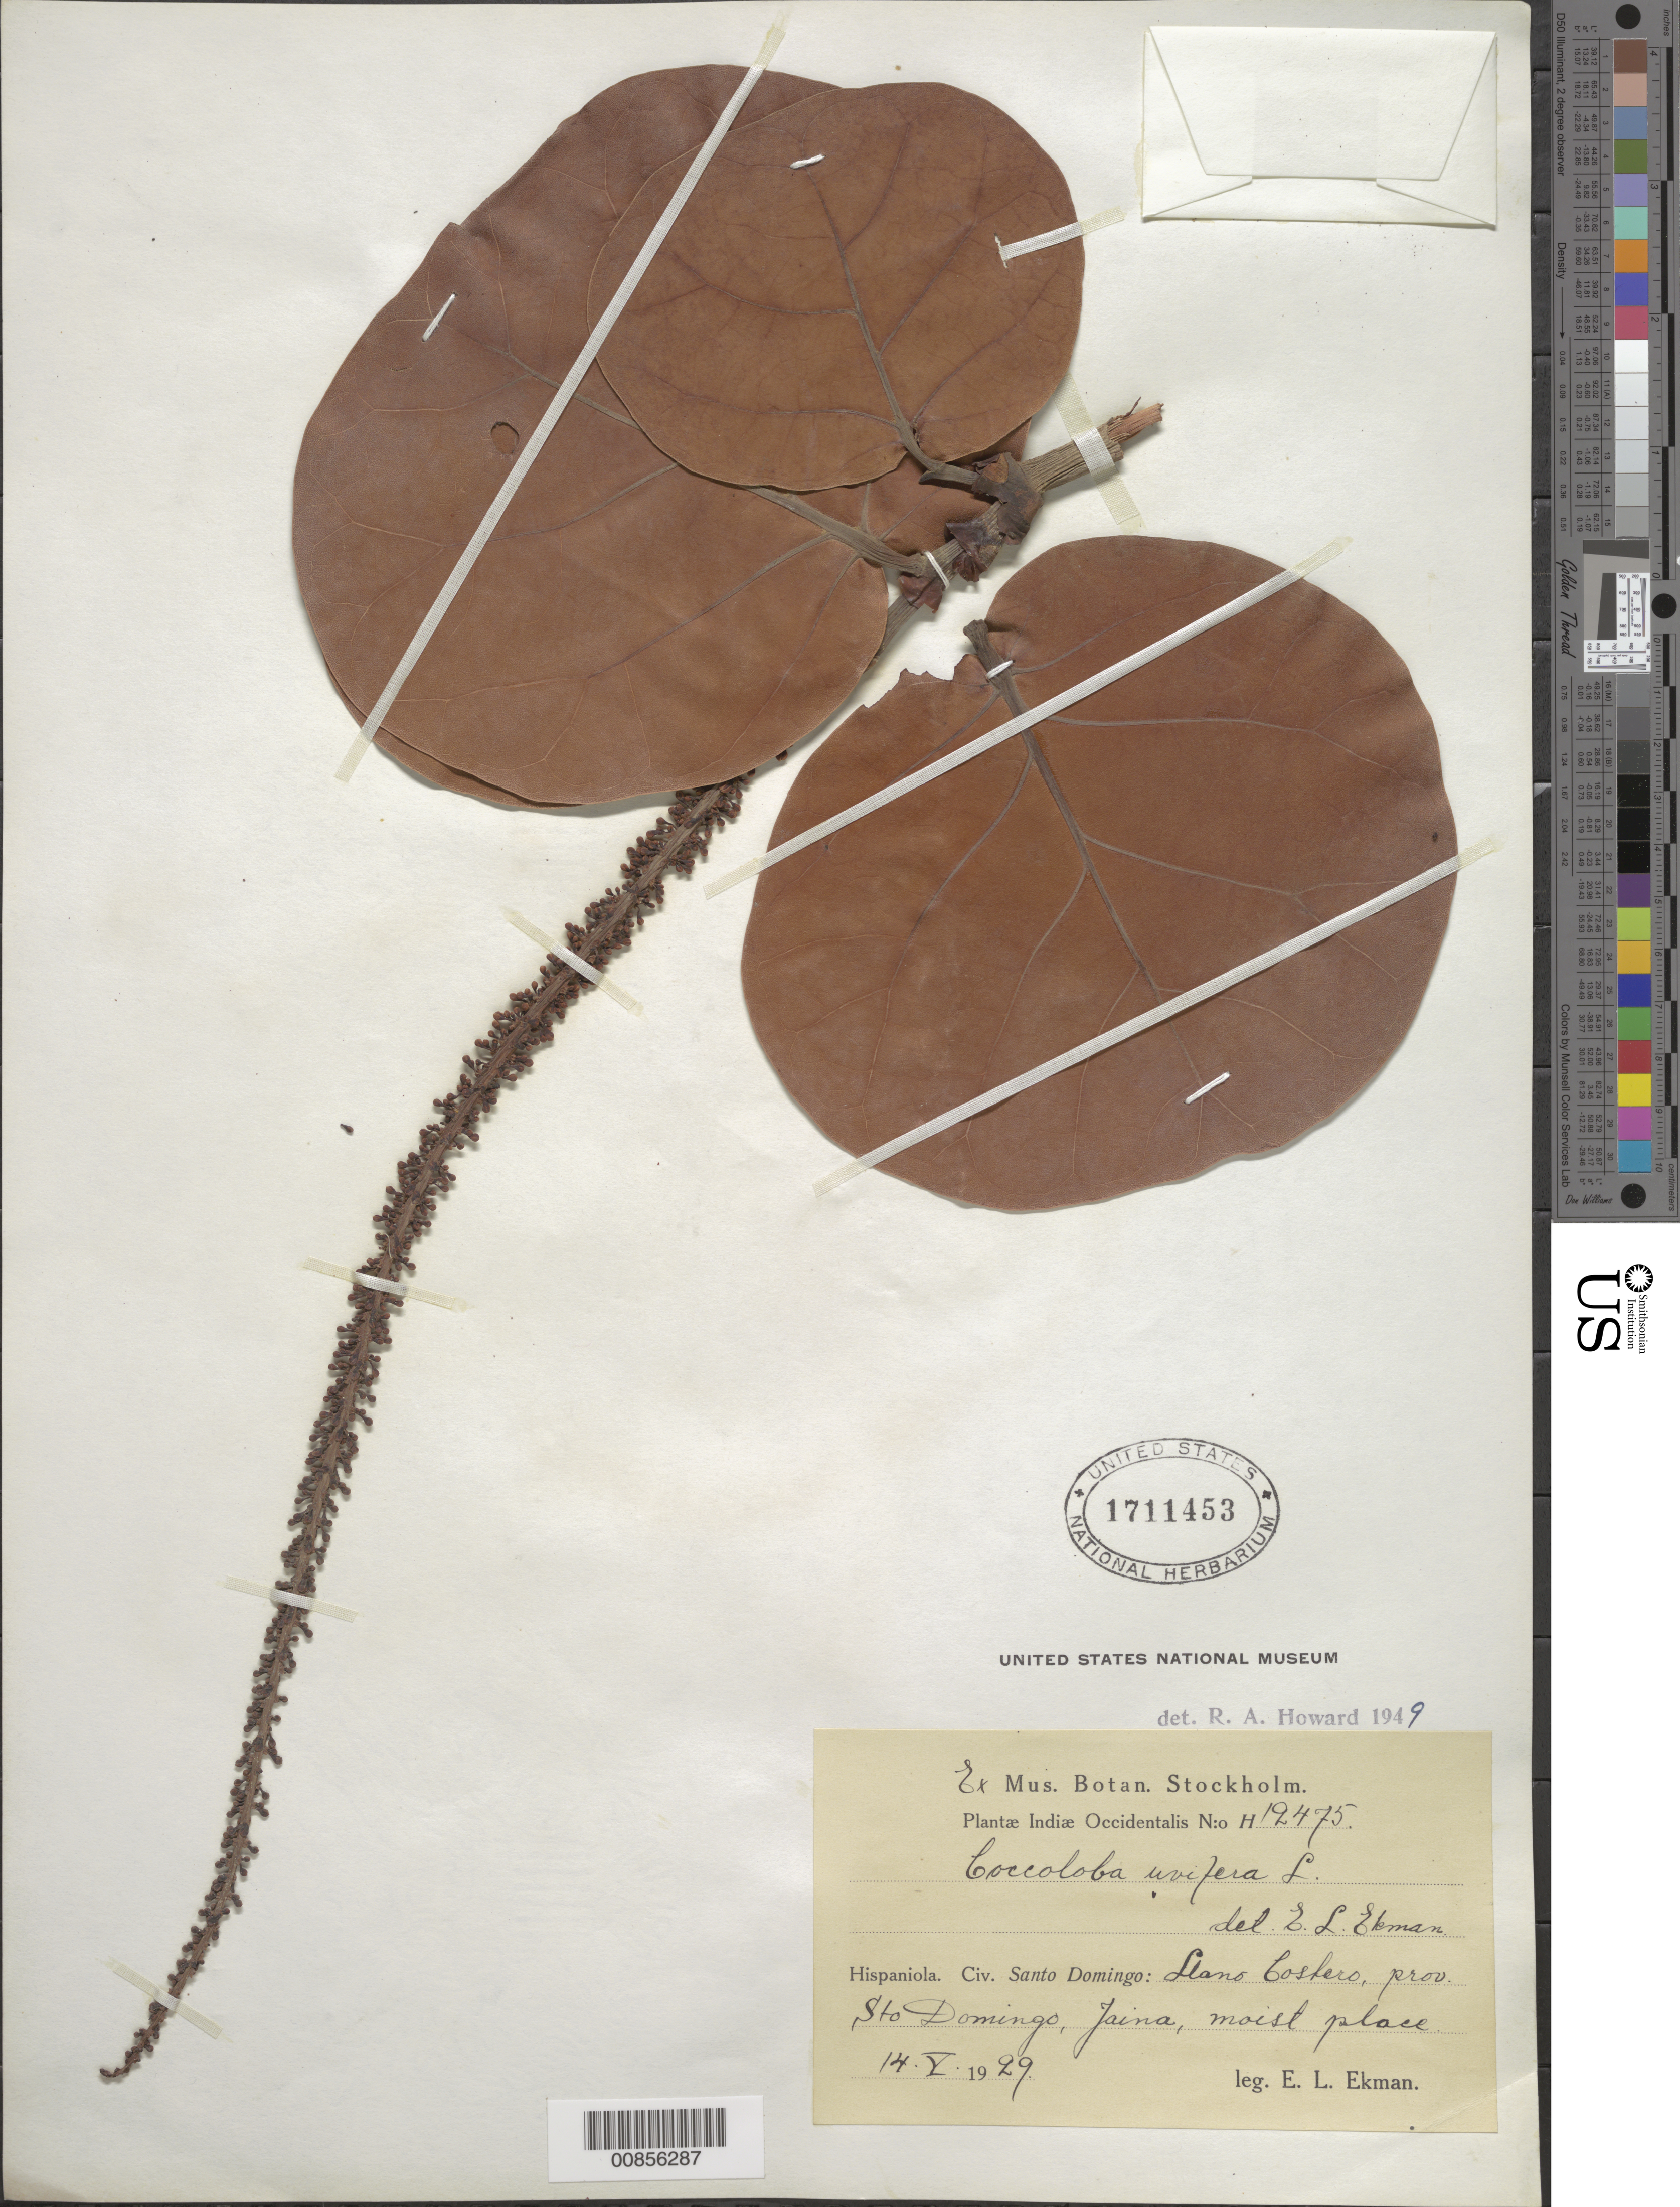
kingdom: Plantae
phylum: Tracheophyta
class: Magnoliopsida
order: Caryophyllales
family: Polygonaceae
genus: Coccoloba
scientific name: Coccoloba uvifera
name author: L.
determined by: Howard, R. A.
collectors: E. L. Ekman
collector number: H 12475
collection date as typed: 14 May 1929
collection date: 1929-05-14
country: Dominican Republic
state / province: Distrito Nacional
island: Hispaniola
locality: Llano Costero, prov. Sto. Domingo (obsolete), Jaina.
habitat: Moist Place.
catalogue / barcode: US 1711453